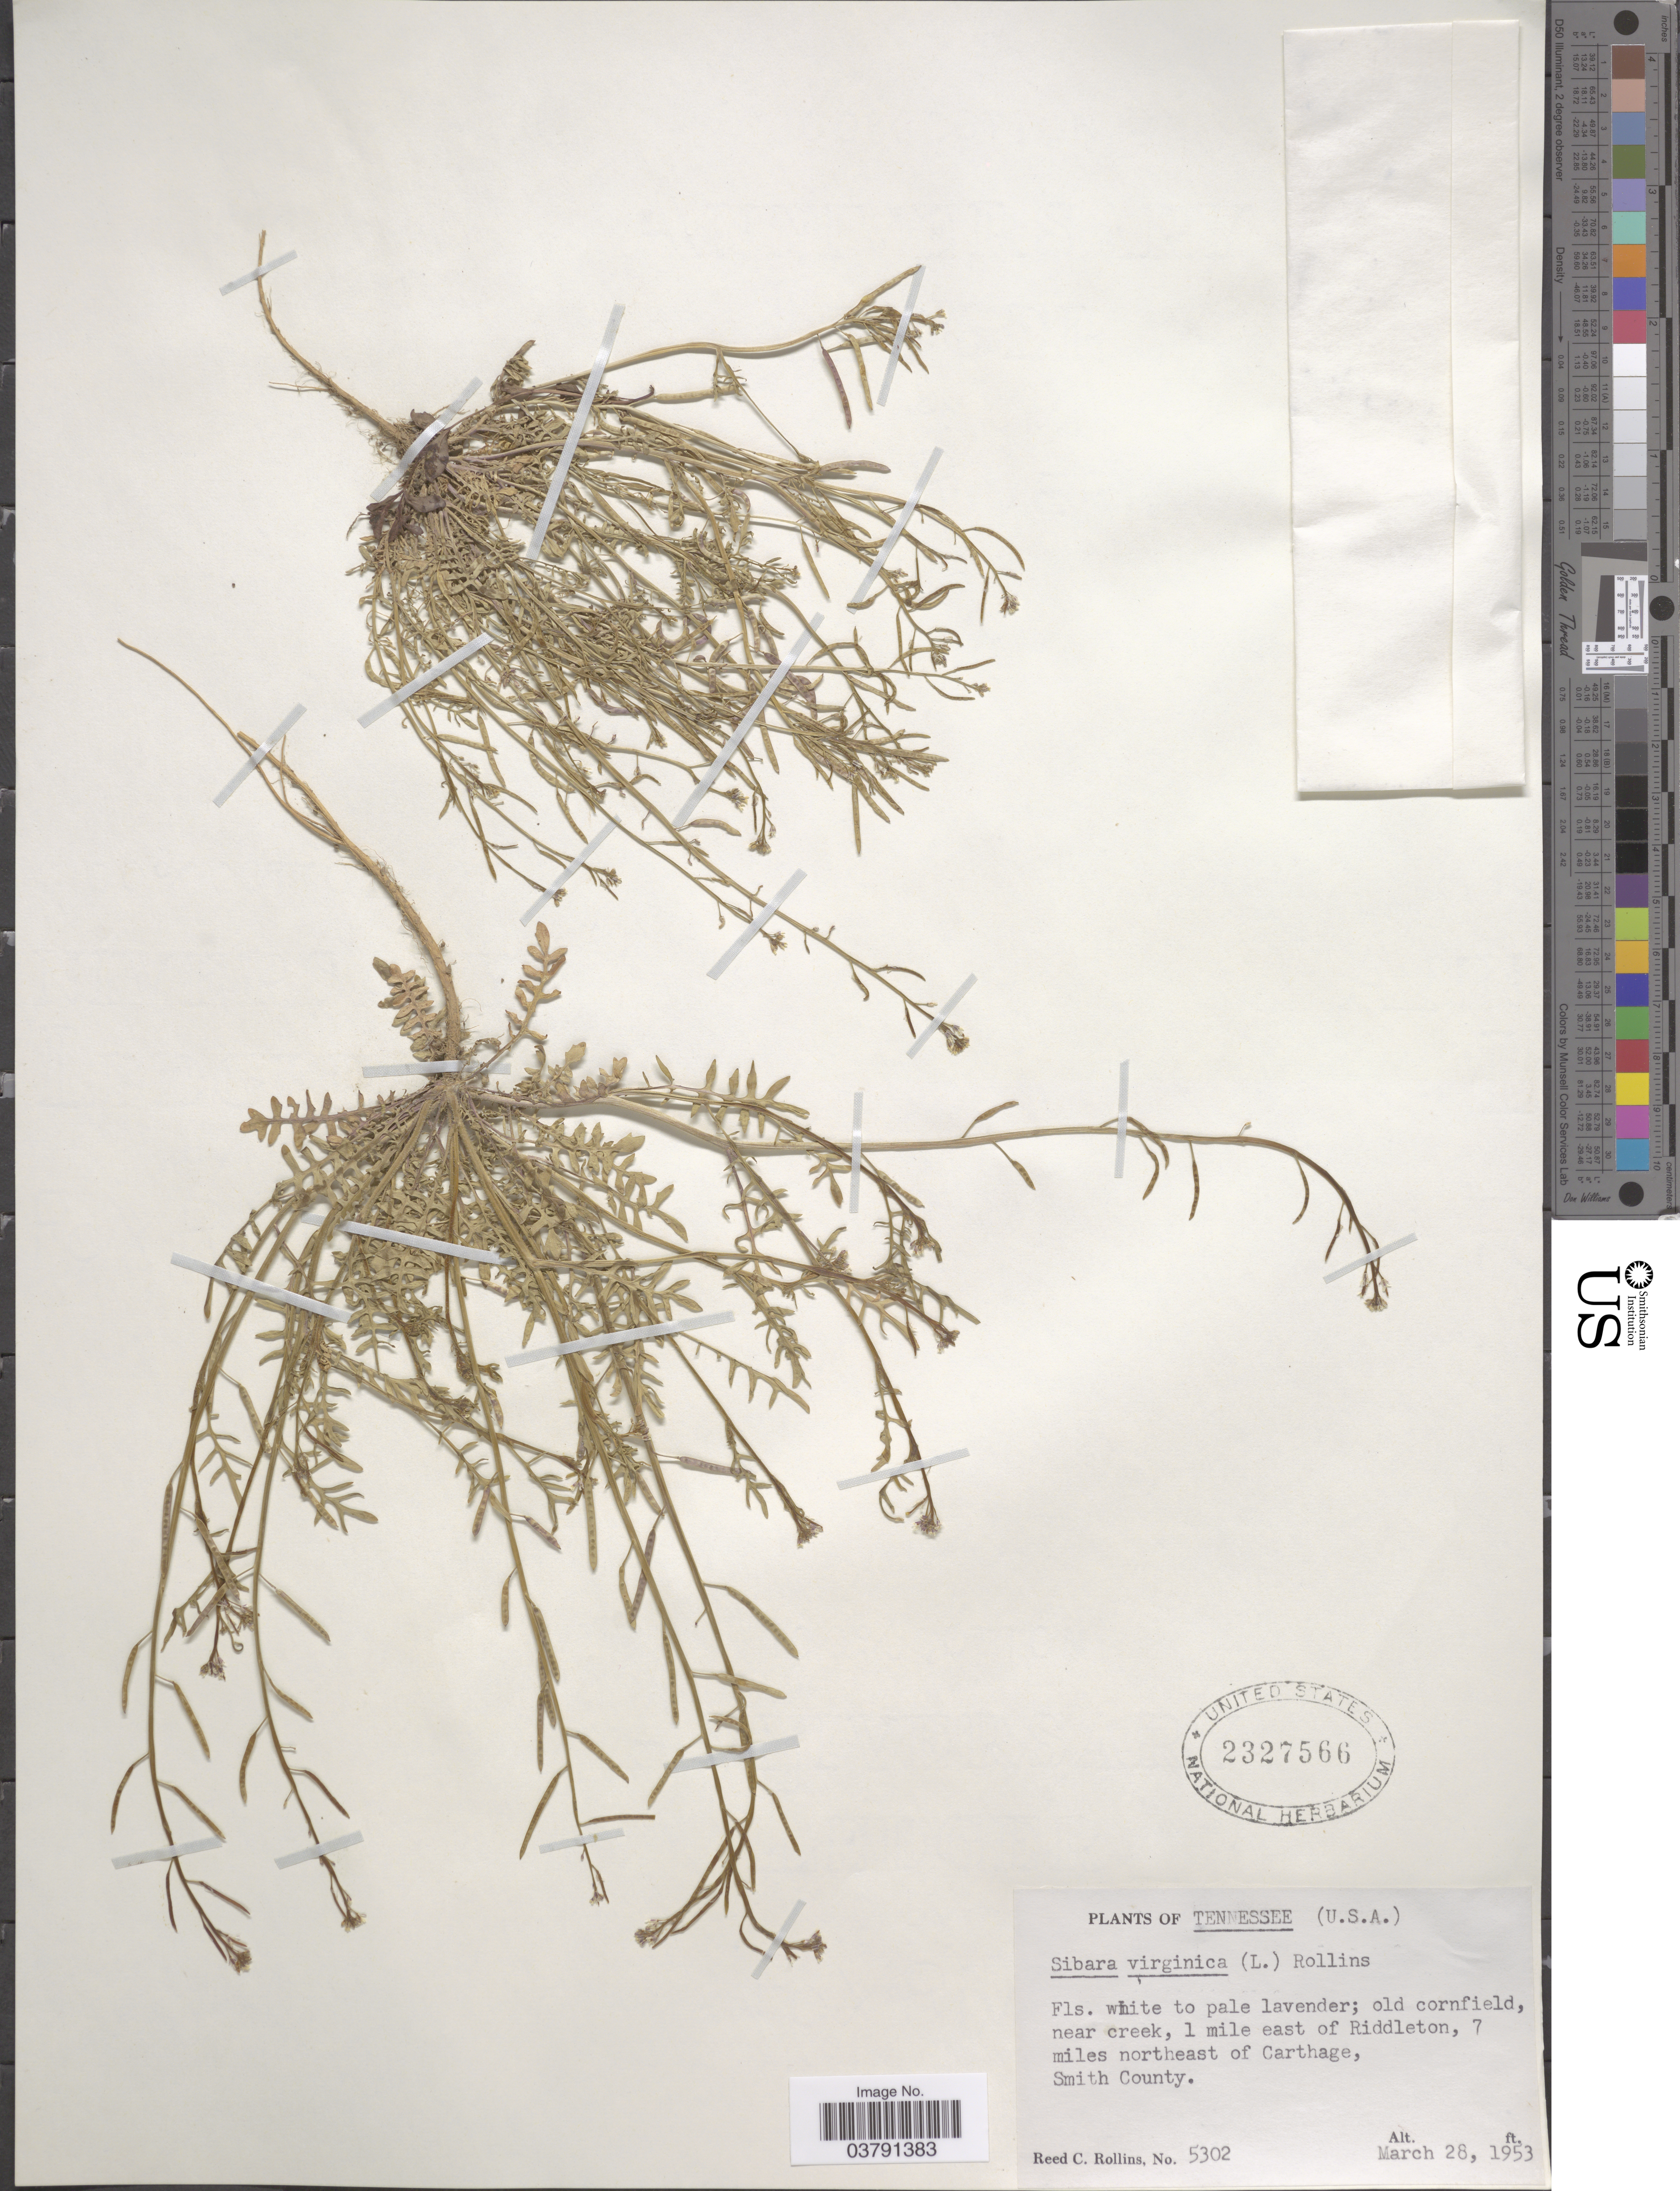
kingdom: Plantae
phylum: Tracheophyta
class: Magnoliopsida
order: Brassicales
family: Brassicaceae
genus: Planodes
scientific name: Planodes virginicum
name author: (L.) Greene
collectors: R. C. Rollins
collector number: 5302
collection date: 1953-03-28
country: United States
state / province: Tennessee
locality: Old cornfield, near creek, 1 mile east of Riddleton, 7 miles northeast of Carthage. Smith County.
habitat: old cornfield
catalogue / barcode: US 2327566